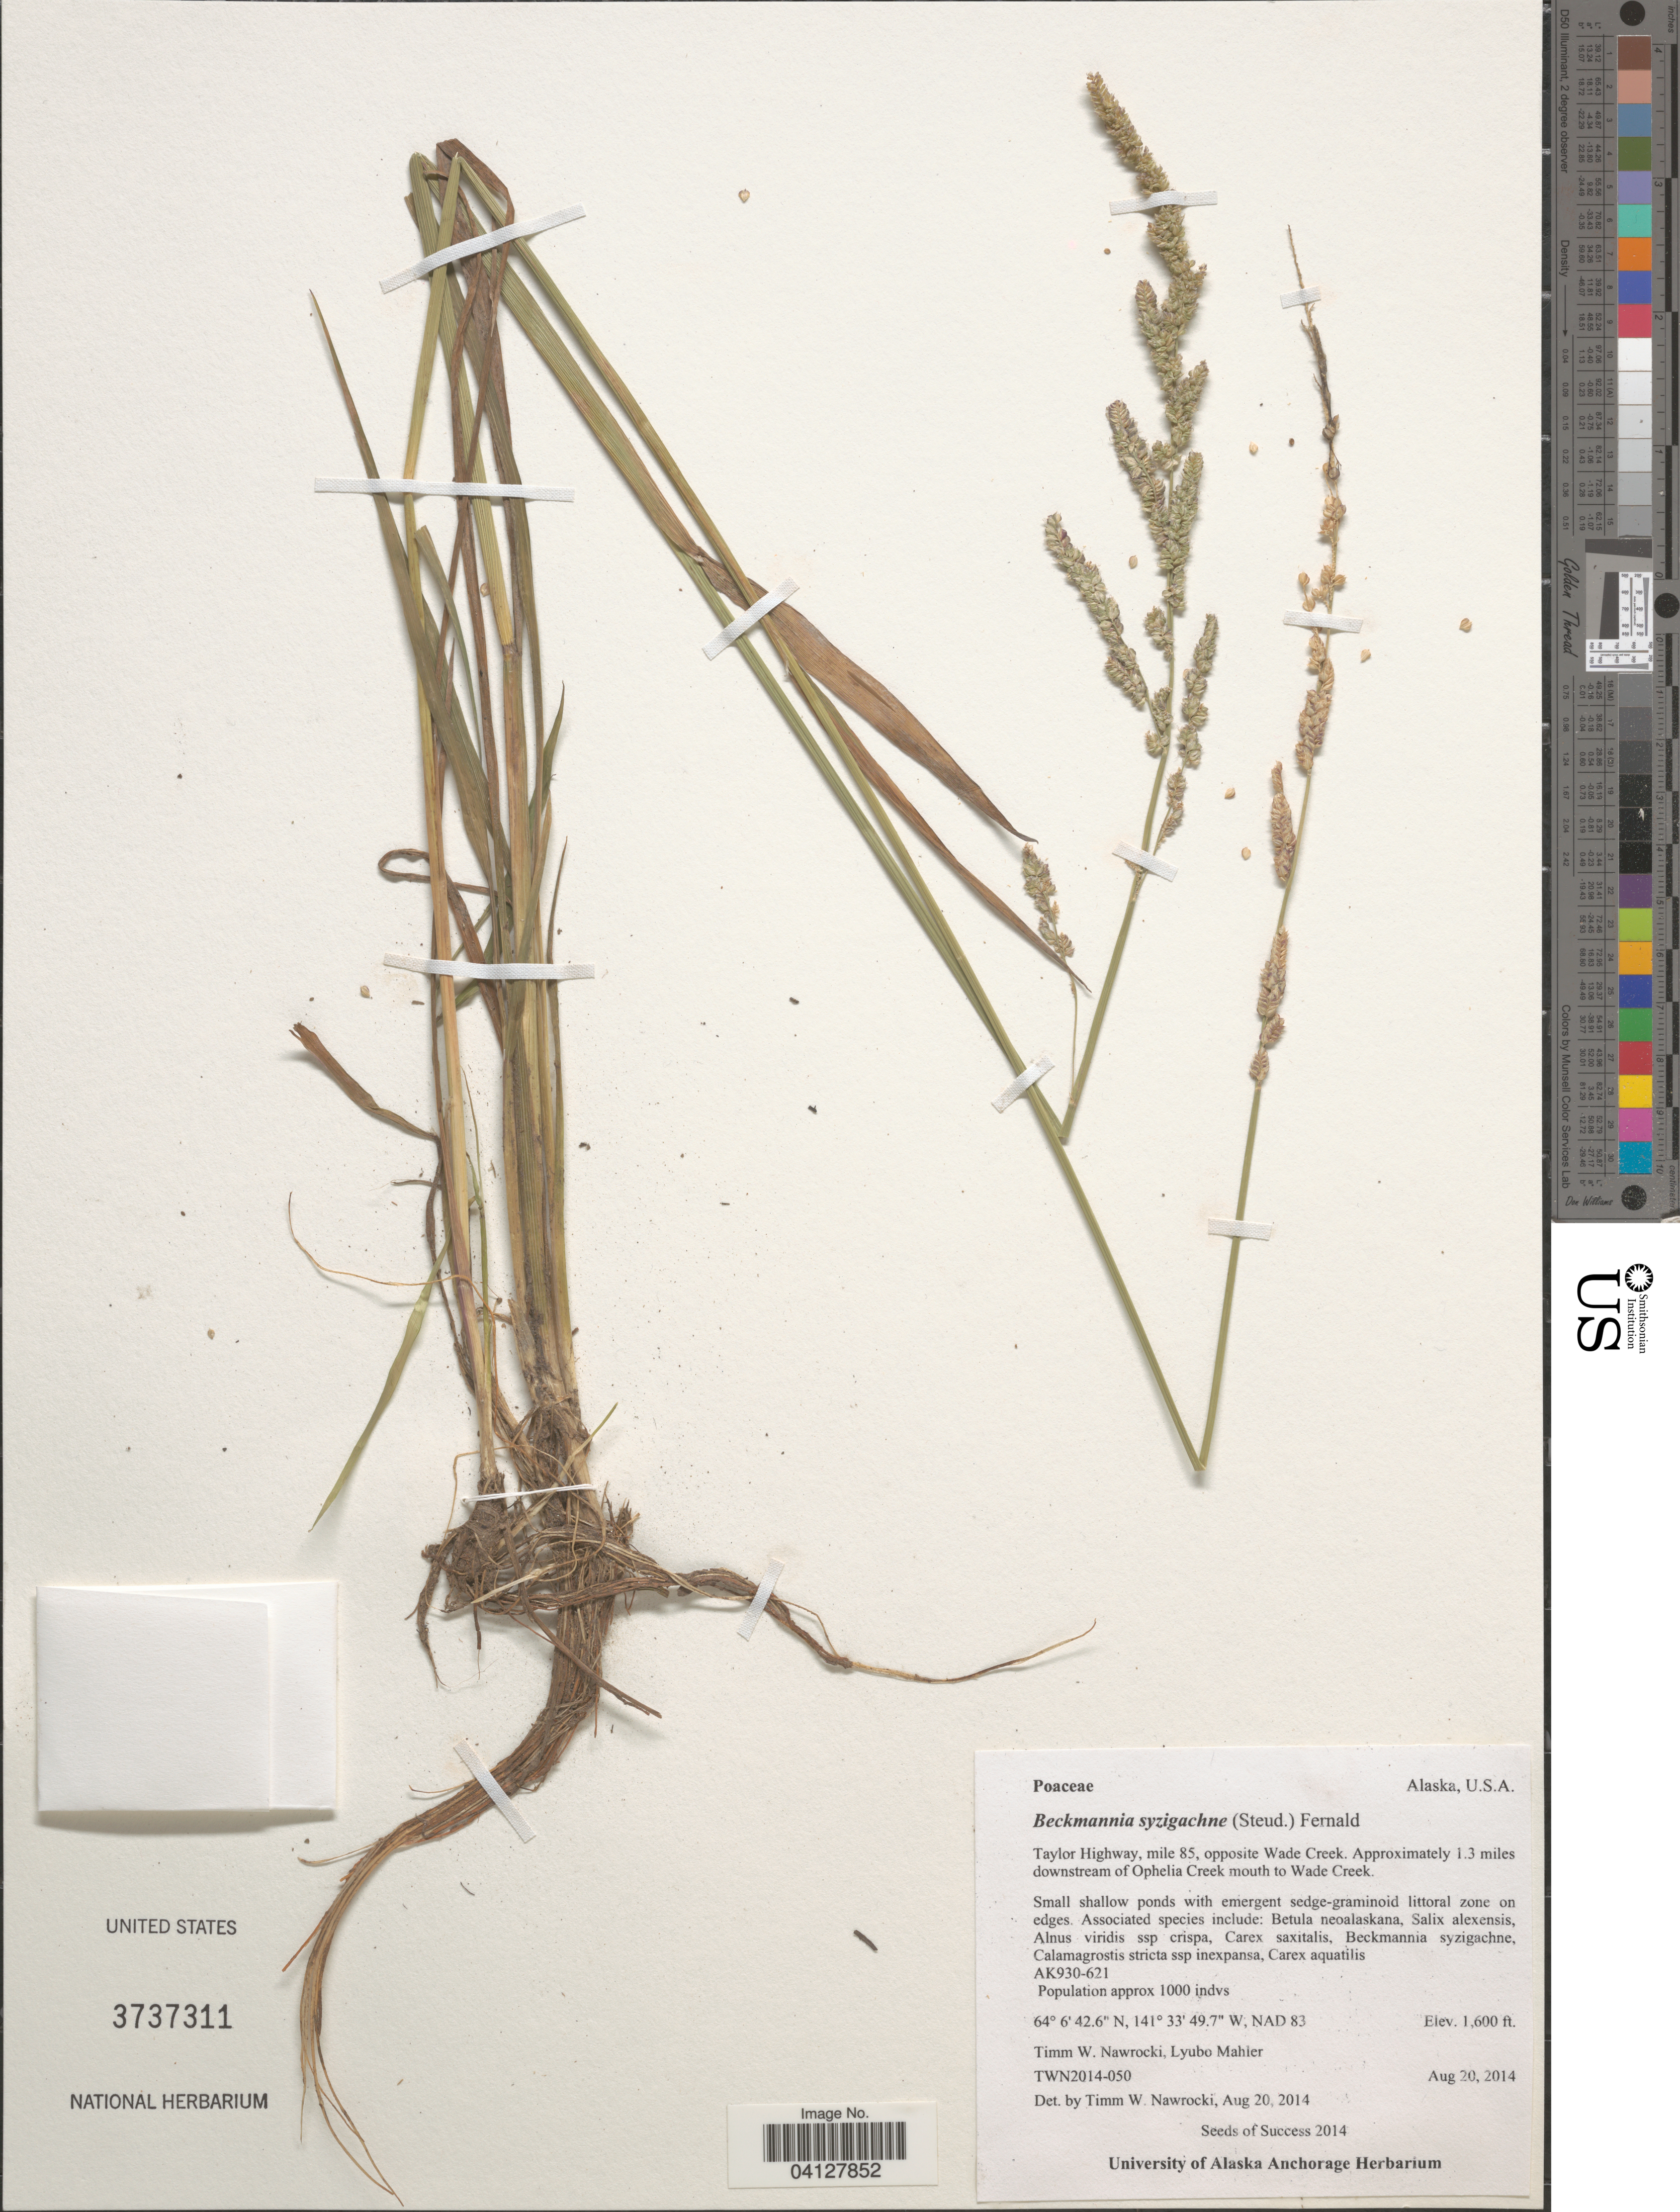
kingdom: Plantae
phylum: Tracheophyta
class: Liliopsida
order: Poales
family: Poaceae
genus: Beckmannia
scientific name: Beckmannia syzigachne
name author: (Steud.) Fernald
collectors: T. Nawrocki & L. Mahler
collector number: TWN2014-050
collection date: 2014-08-20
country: United States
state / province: Alaska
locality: Taylor Highway, mile 85, opposite Wade Creek. Approximately 1.3 miles downstream of Ophelia Creek mouth to Wade Creek.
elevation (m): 488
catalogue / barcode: US 3737311